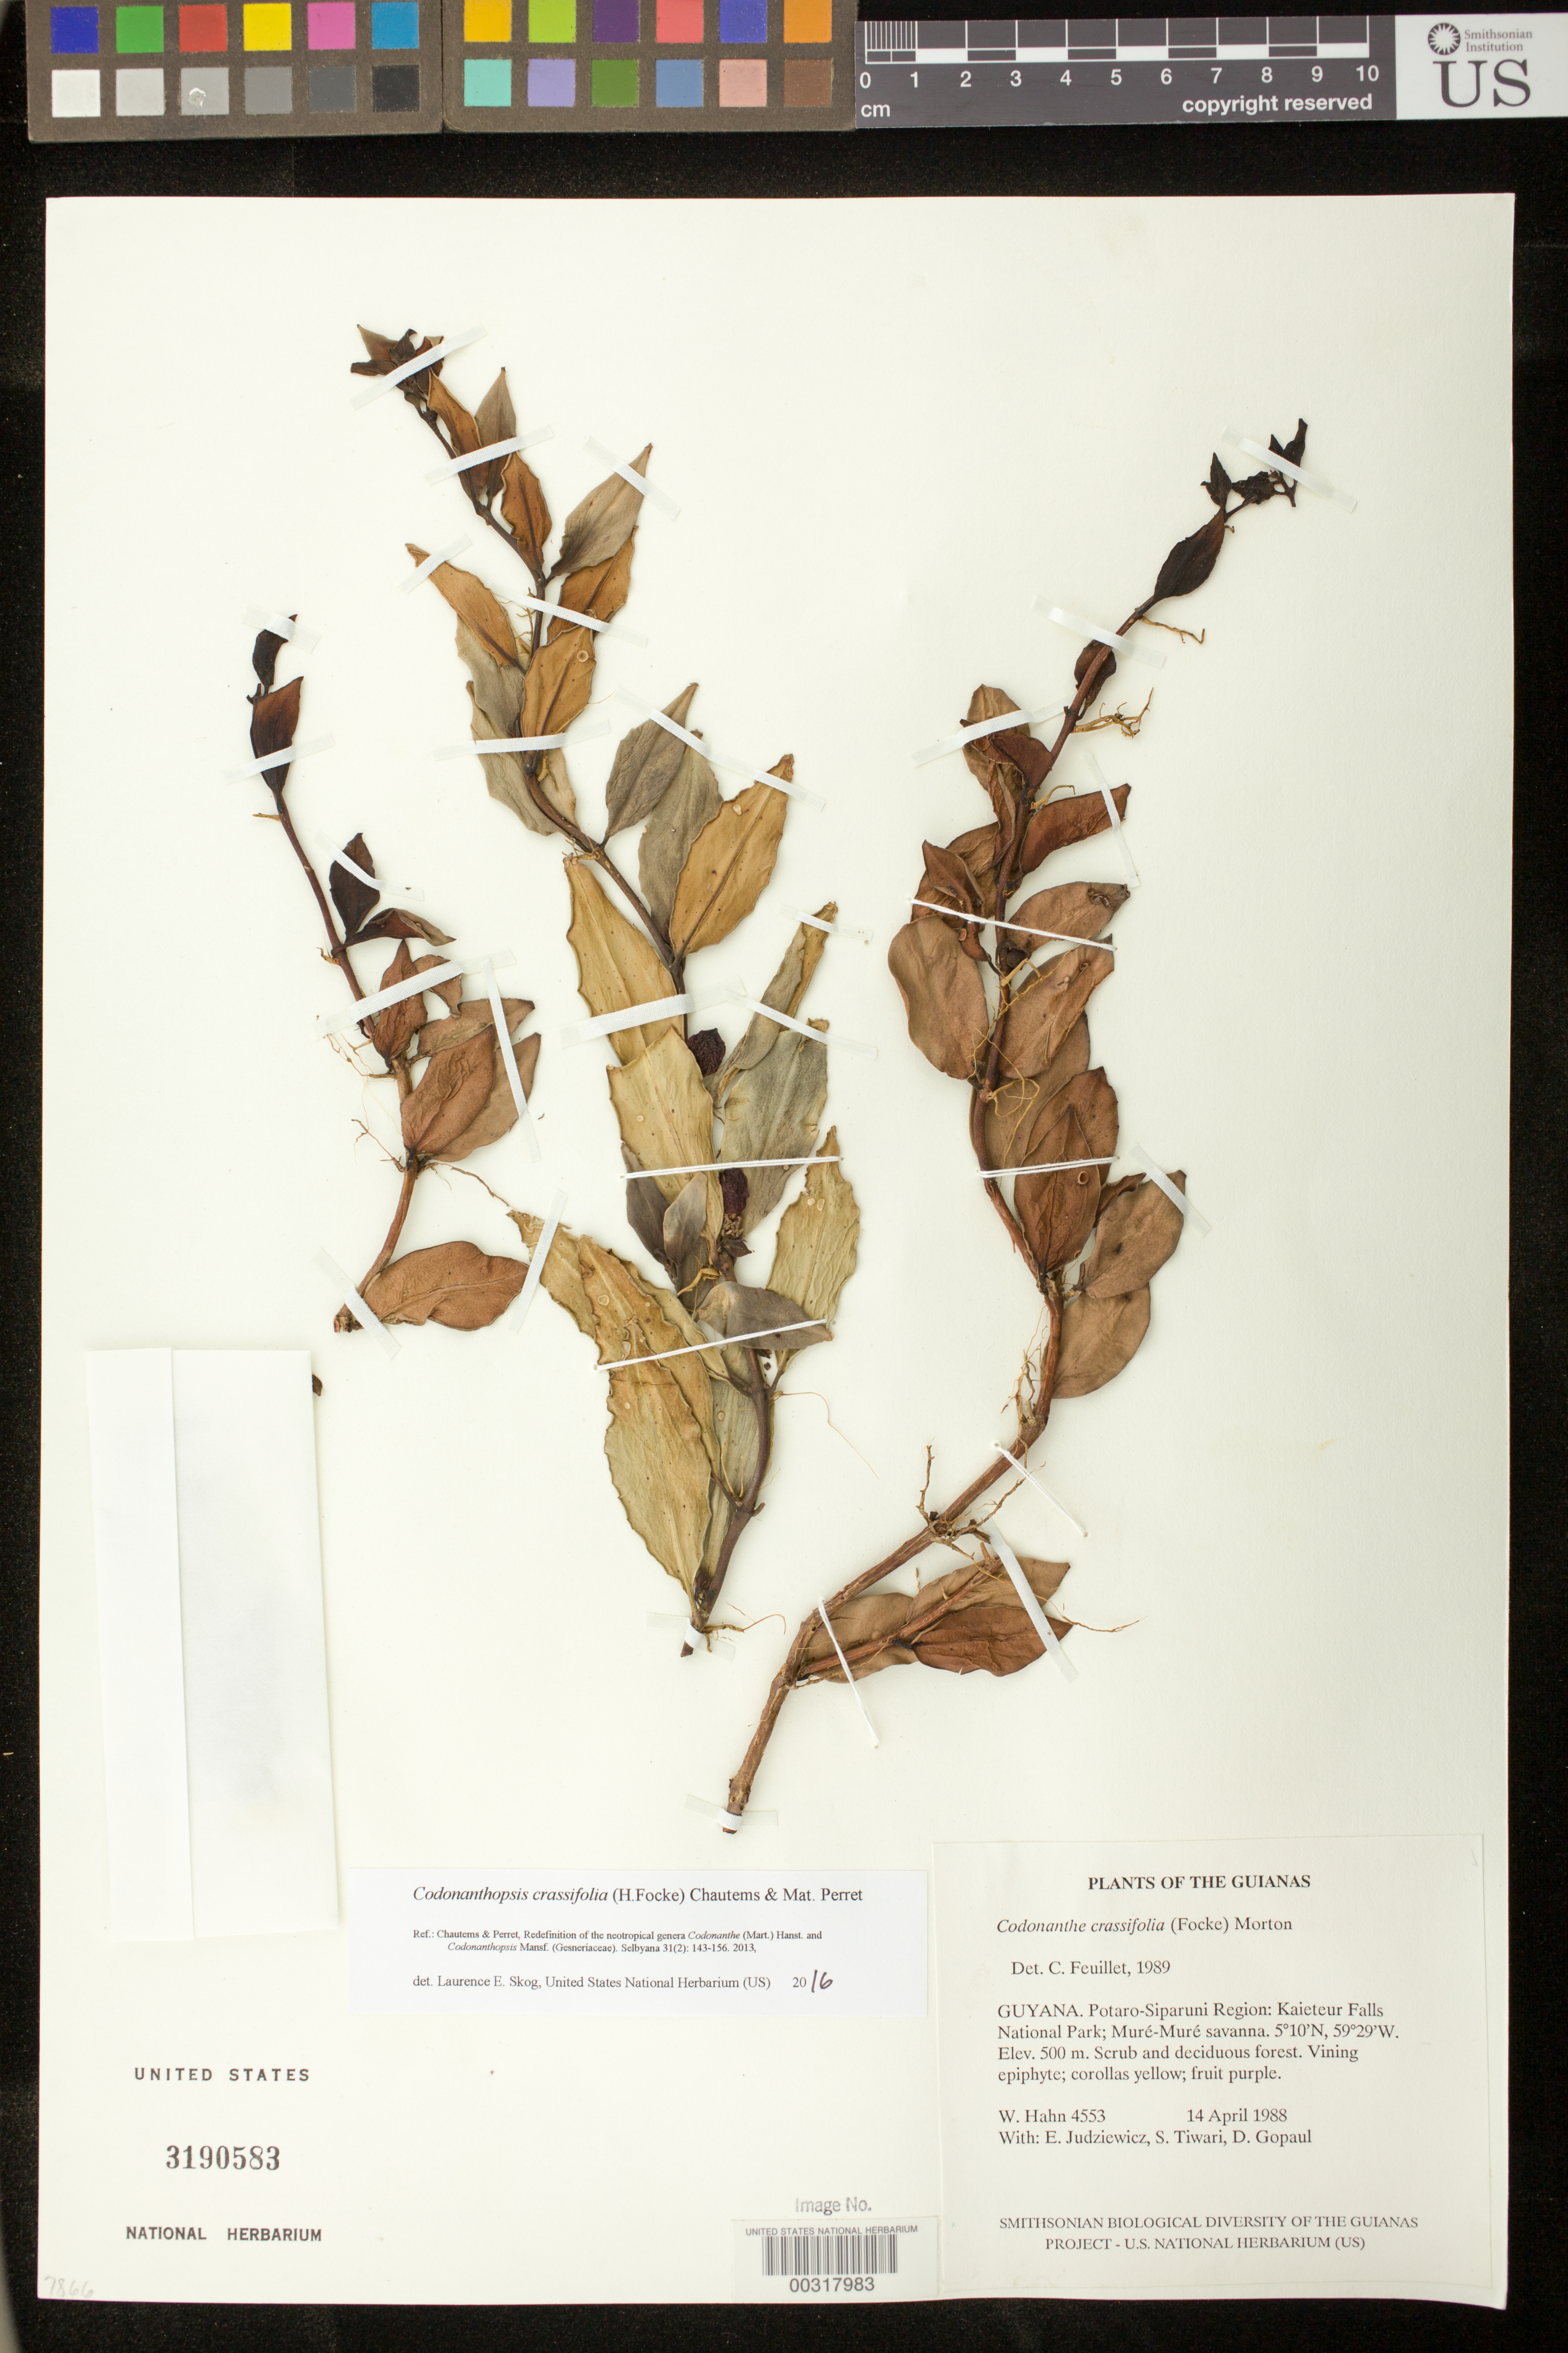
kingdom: Plantae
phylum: Tracheophyta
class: Magnoliopsida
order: Lamiales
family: Gesneriaceae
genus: Codonanthopsis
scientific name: Codonanthopsis crassifolia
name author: (H. Focke) Chautems & Mat.Perret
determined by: Skog, Laurence E.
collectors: W. J. Hahn, E. J. Judziewicz, S. Tiwari & D. Gopaul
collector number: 4553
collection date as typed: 14 Apr 1988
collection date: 1988-04-14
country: Guyana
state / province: Potaro-Siparuni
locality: Kaieteur Falls National Park, Muré-Muré savanna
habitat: Scrub and deciduous forest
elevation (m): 500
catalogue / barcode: US 3190583